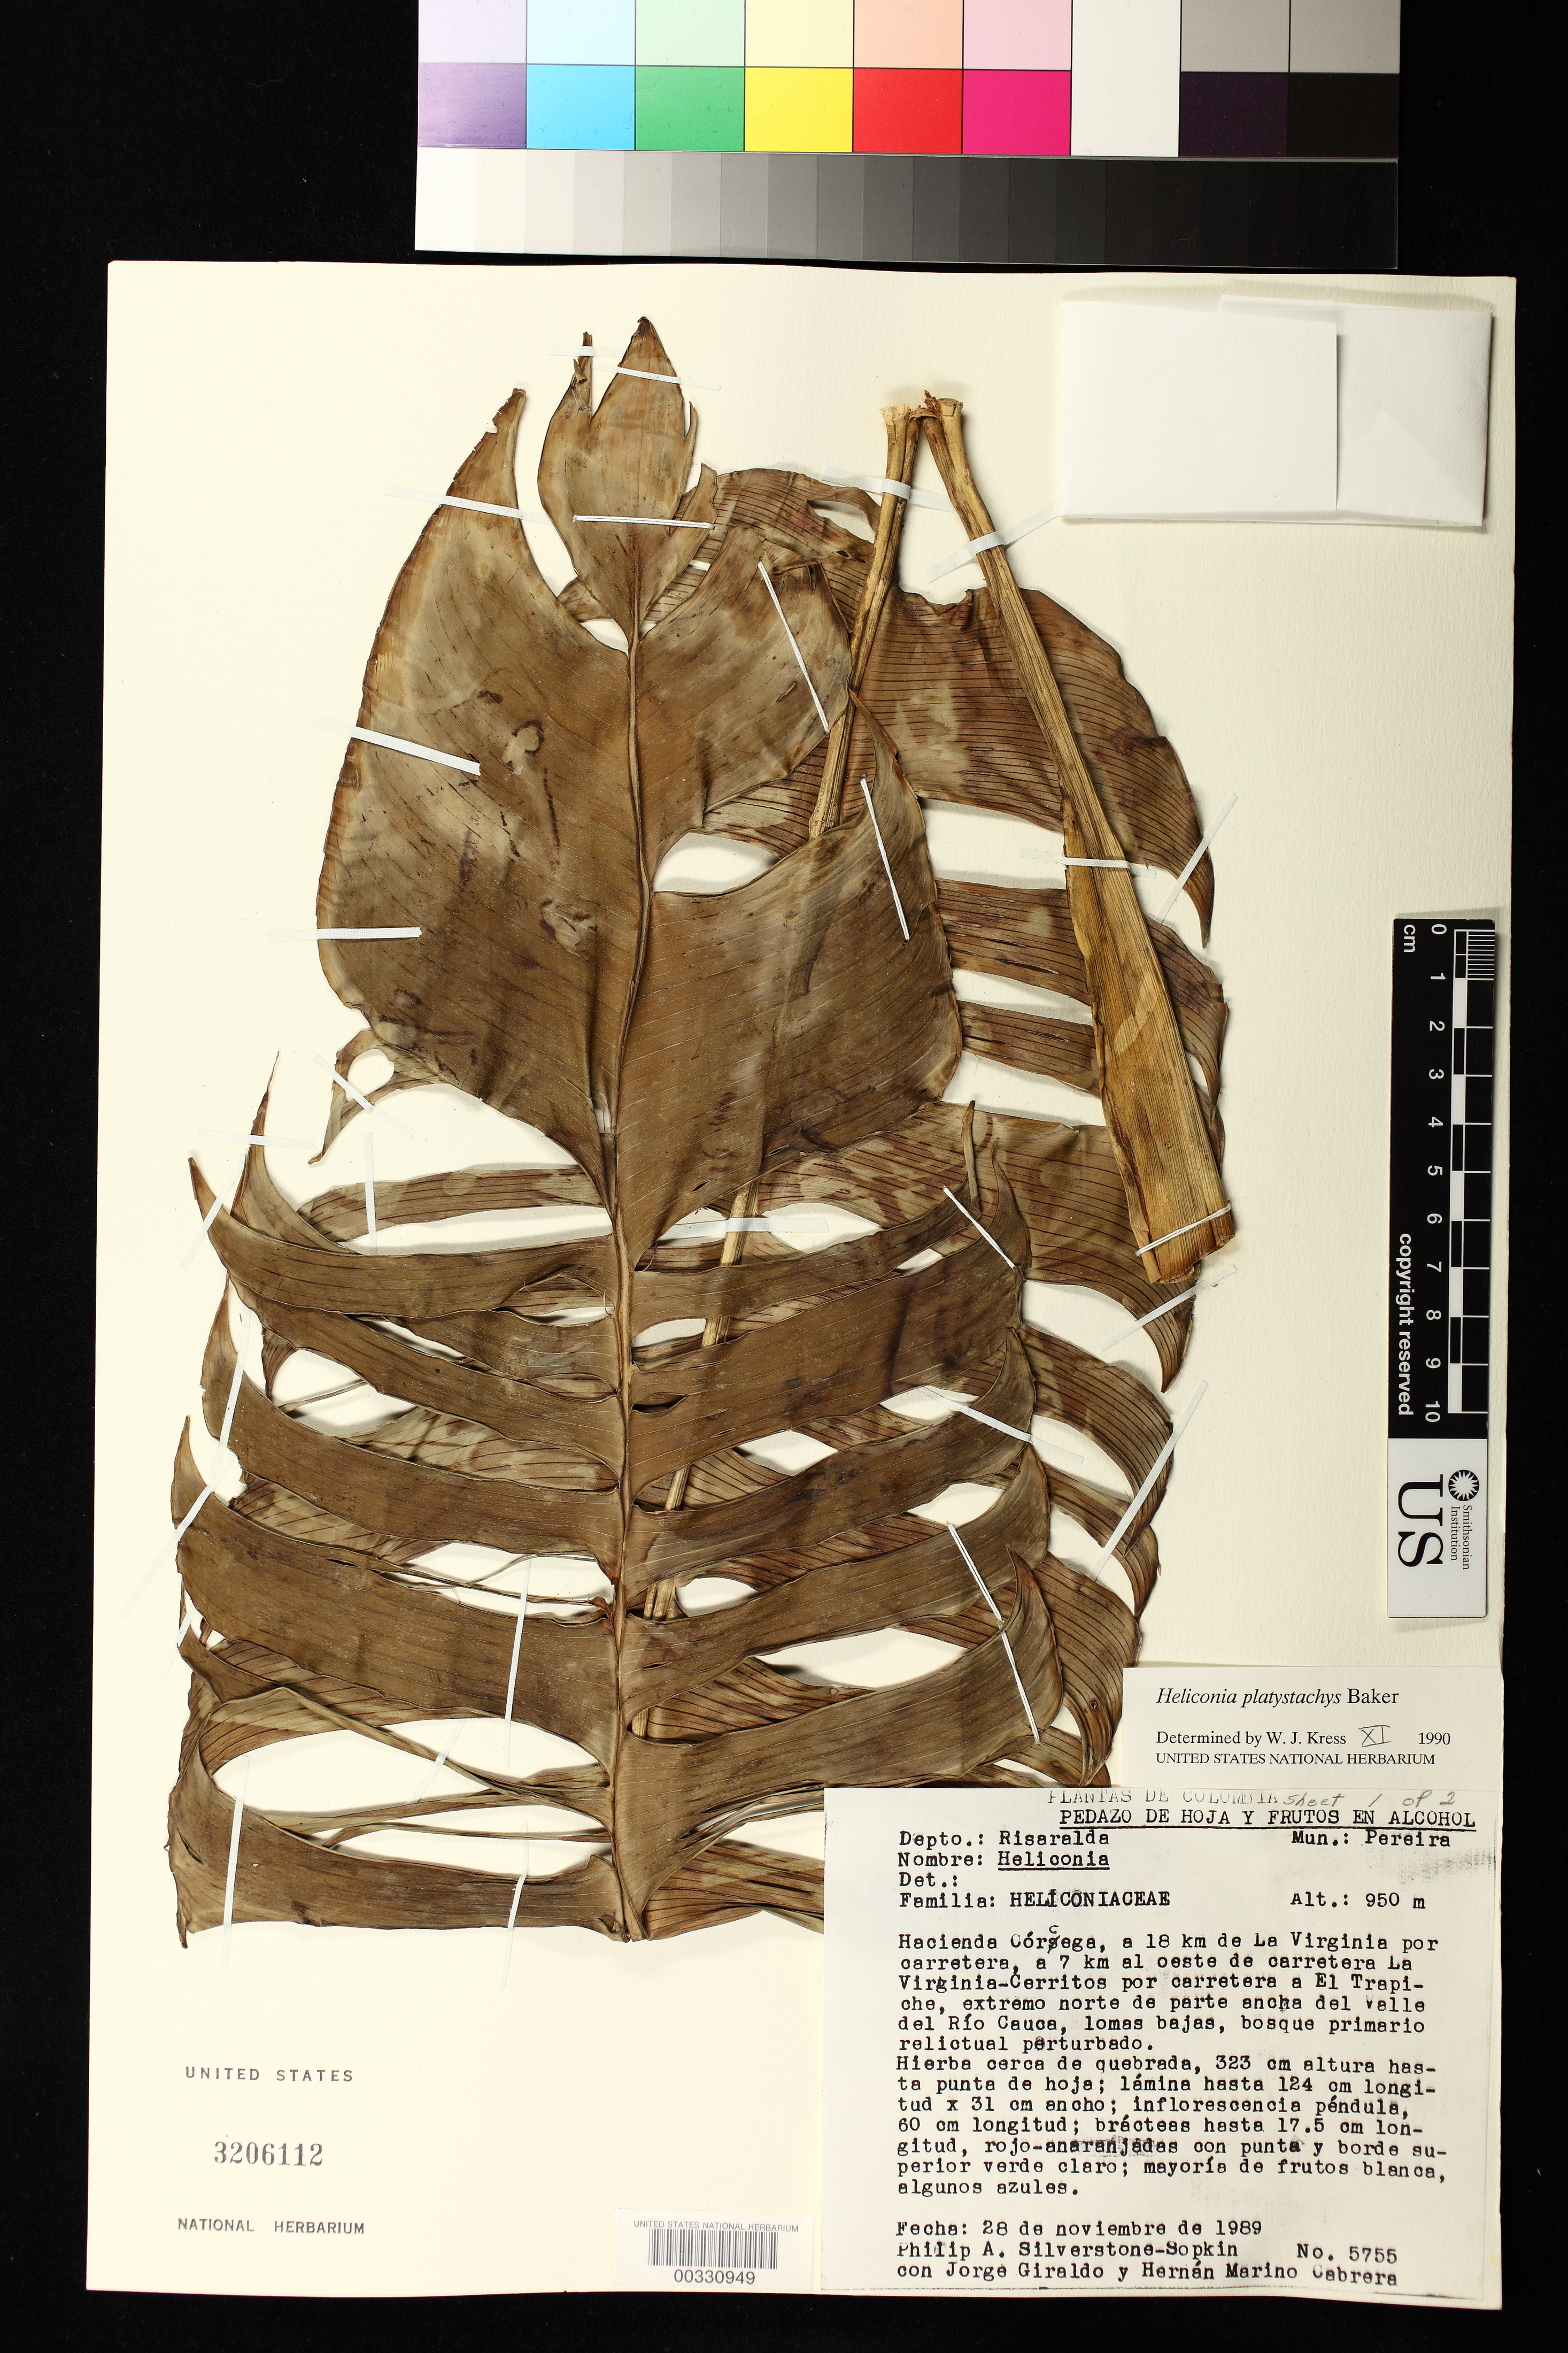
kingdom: Plantae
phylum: Tracheophyta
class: Liliopsida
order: Zingiberales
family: Heliconiaceae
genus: Heliconia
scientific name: Heliconia platystachys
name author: Baker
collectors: P. A. Silverstone-Sopkin, J. Giraldo & H. Cabrera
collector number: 5755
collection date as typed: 28 Nov 1989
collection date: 1989-11-28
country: Colombia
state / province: Risaralda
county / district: Pereira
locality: Mun of Pereira, Hacienda Corsega, 18 km from la Virginia by Highway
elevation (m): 950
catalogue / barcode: US 3206112